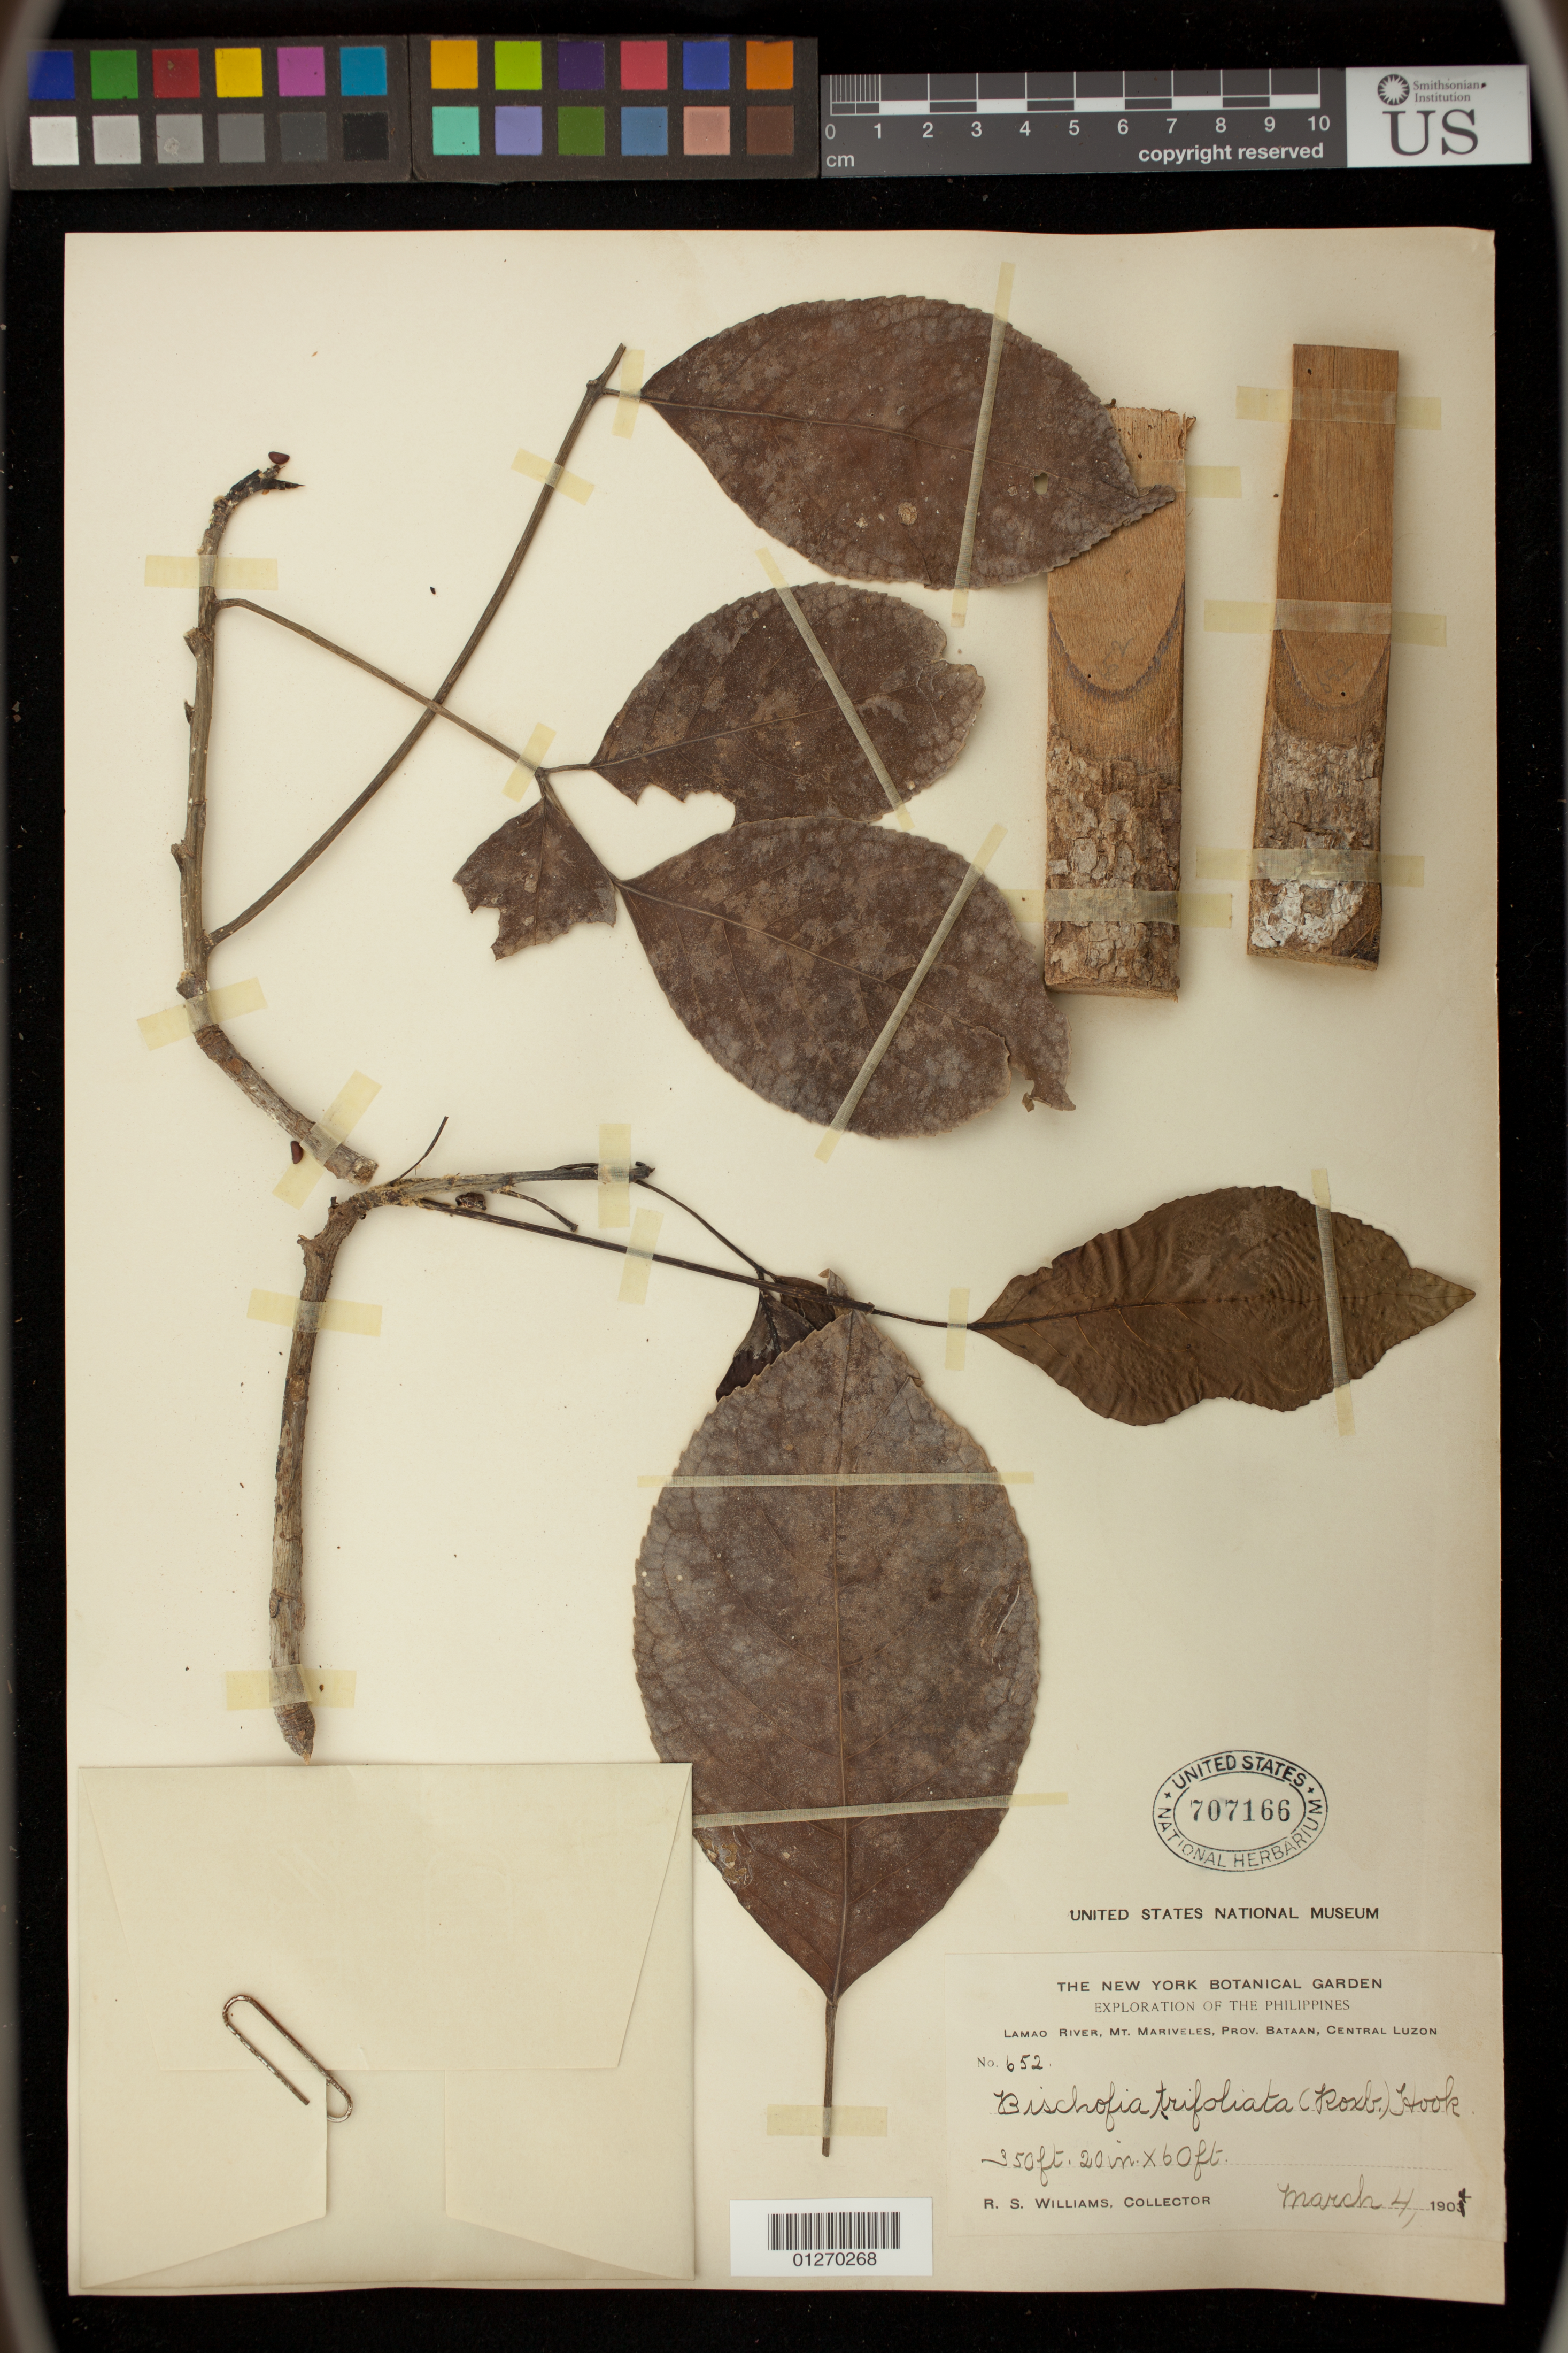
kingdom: Plantae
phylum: Tracheophyta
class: Magnoliopsida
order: Malpighiales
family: Phyllanthaceae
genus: Bischofia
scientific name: Bischofia trifoliata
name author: (Roxb.) Hook.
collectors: R. S. Williams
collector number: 652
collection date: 1904-03-04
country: Philippines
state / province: Central Luzon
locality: Lamao River, Mt. Mariveles, Prov. Bataan, Central Luzon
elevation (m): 107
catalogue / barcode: US 707166